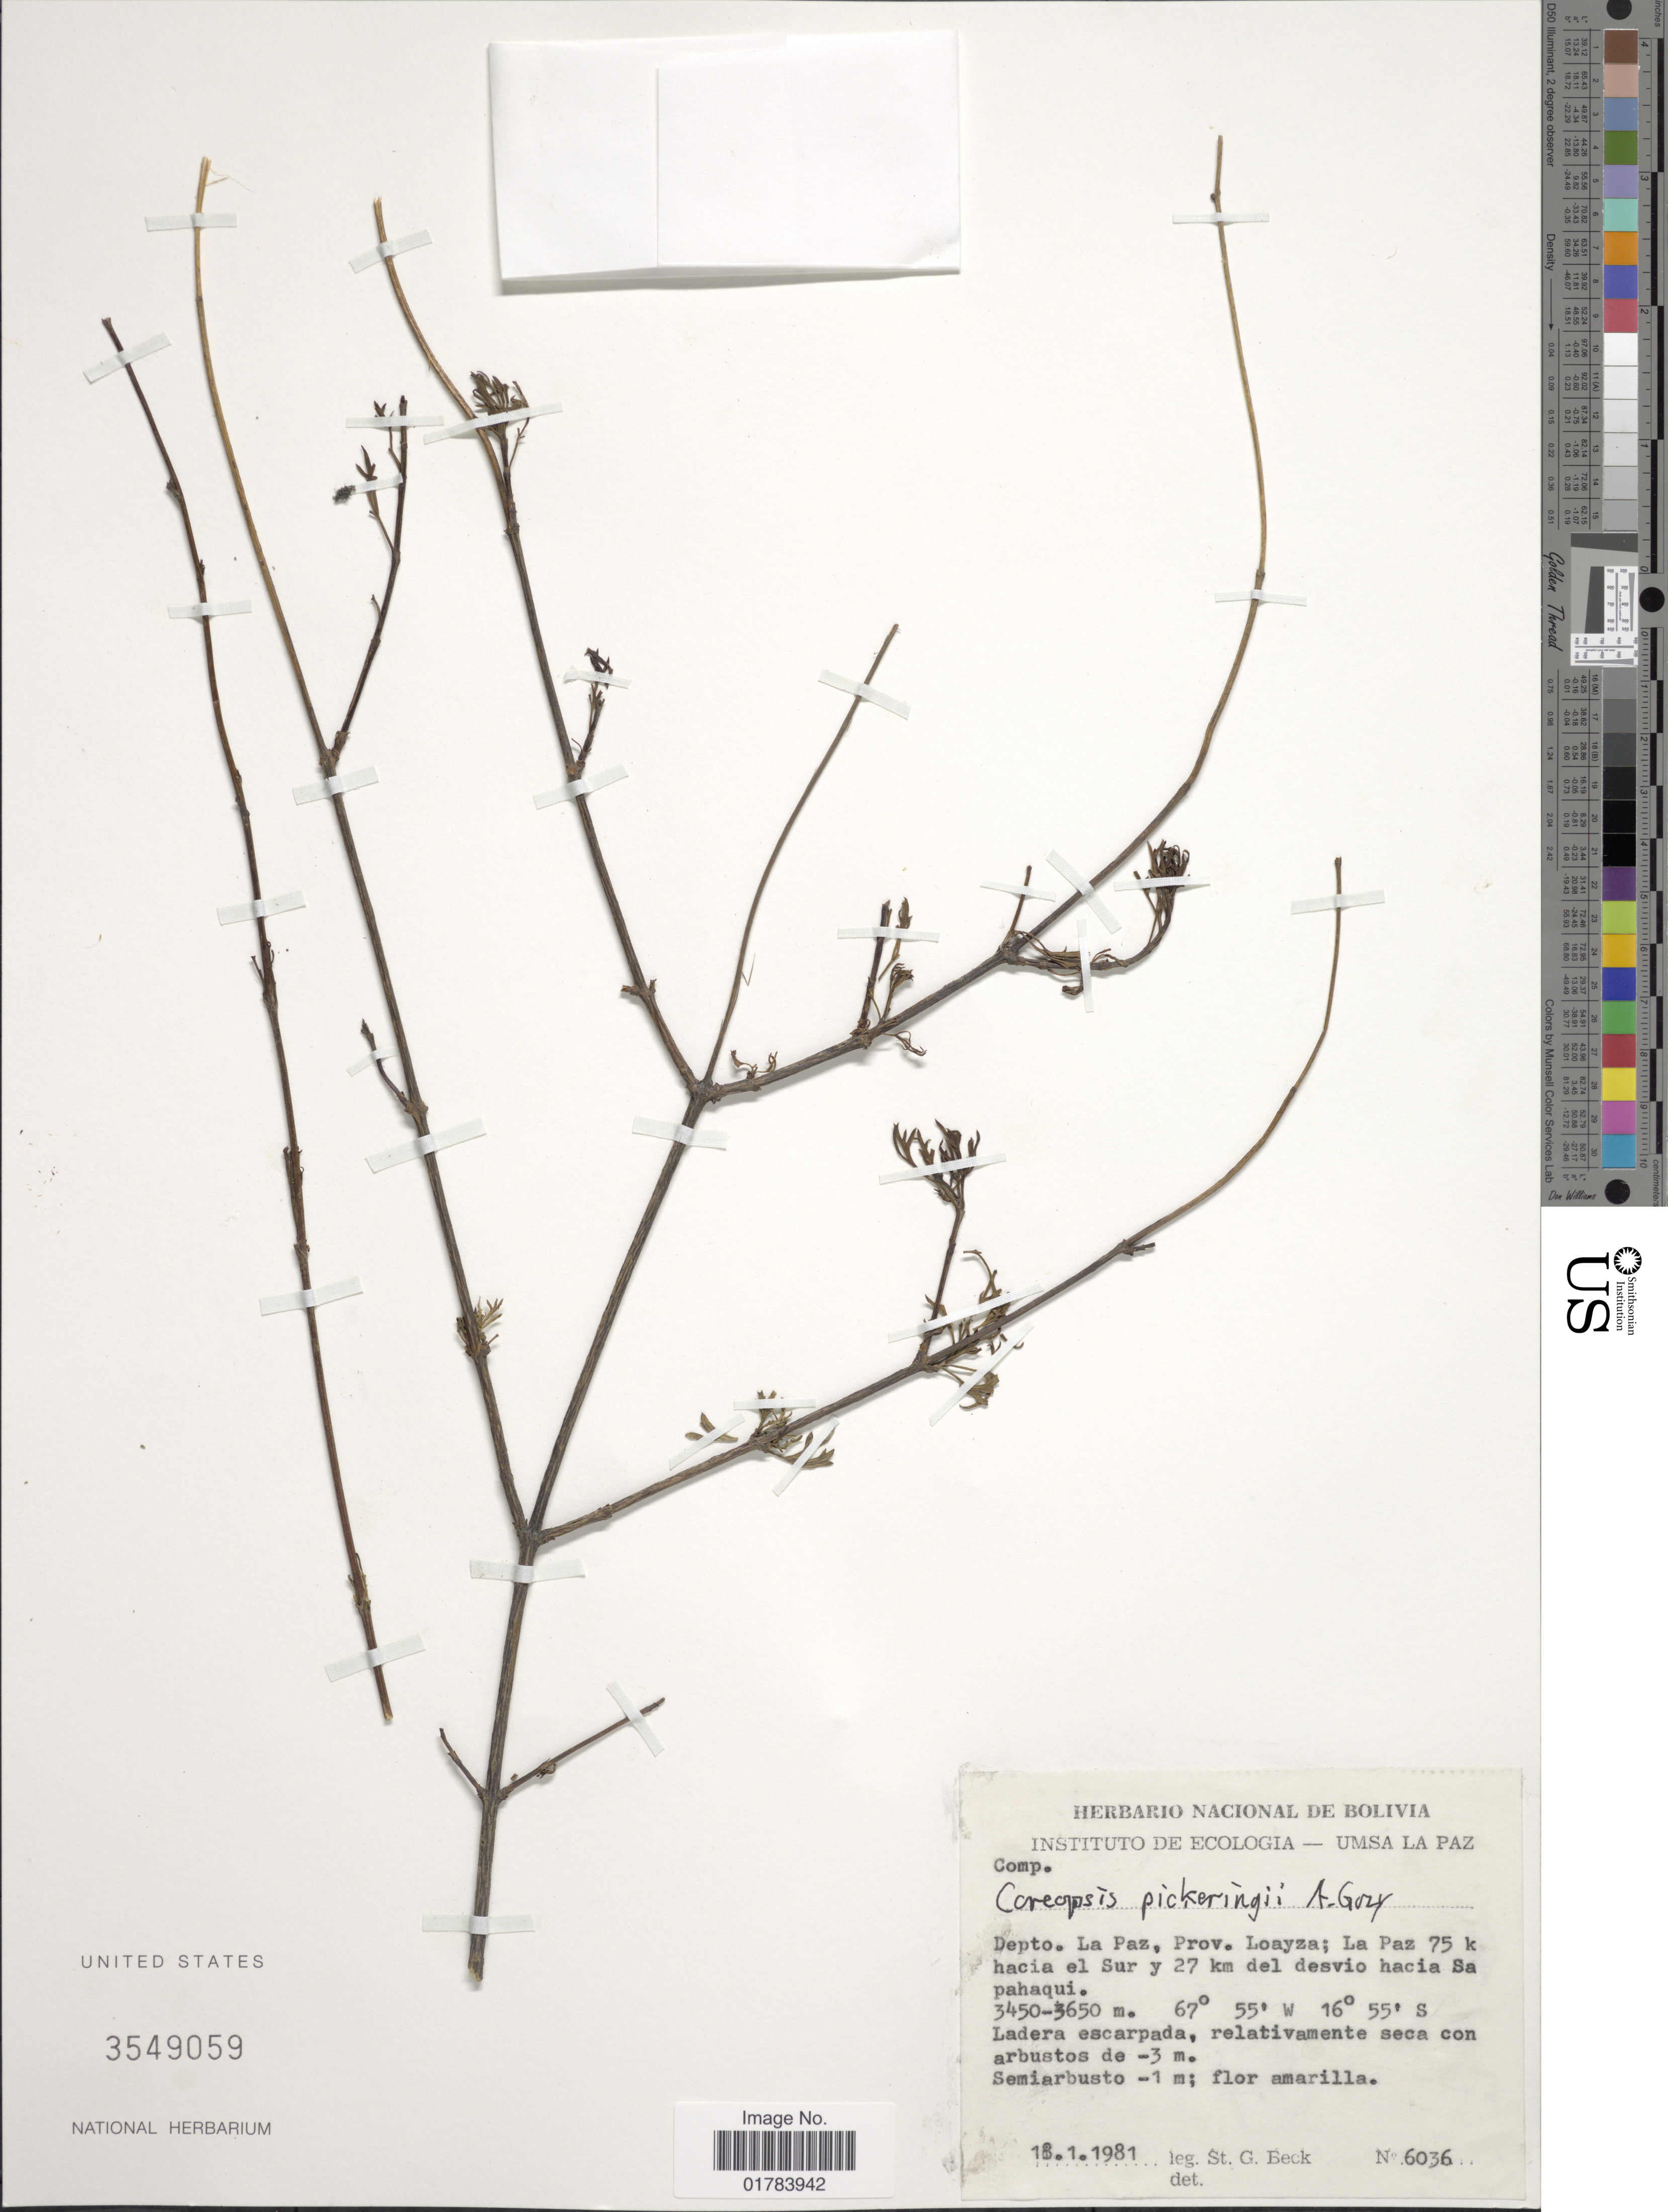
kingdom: Plantae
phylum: Tracheophyta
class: Magnoliopsida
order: Asterales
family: Asteraceae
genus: Coreopsis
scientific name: Coreopsis pickeringii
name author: A. Gray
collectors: S. G. Beck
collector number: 6036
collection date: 1981-01-18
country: Bolivia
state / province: La Paz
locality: Prov. Loayza; La Paz 75 k hacia el Sur y 27 km del desvio hacia Sapahaqui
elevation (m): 3450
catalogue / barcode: US 3549059